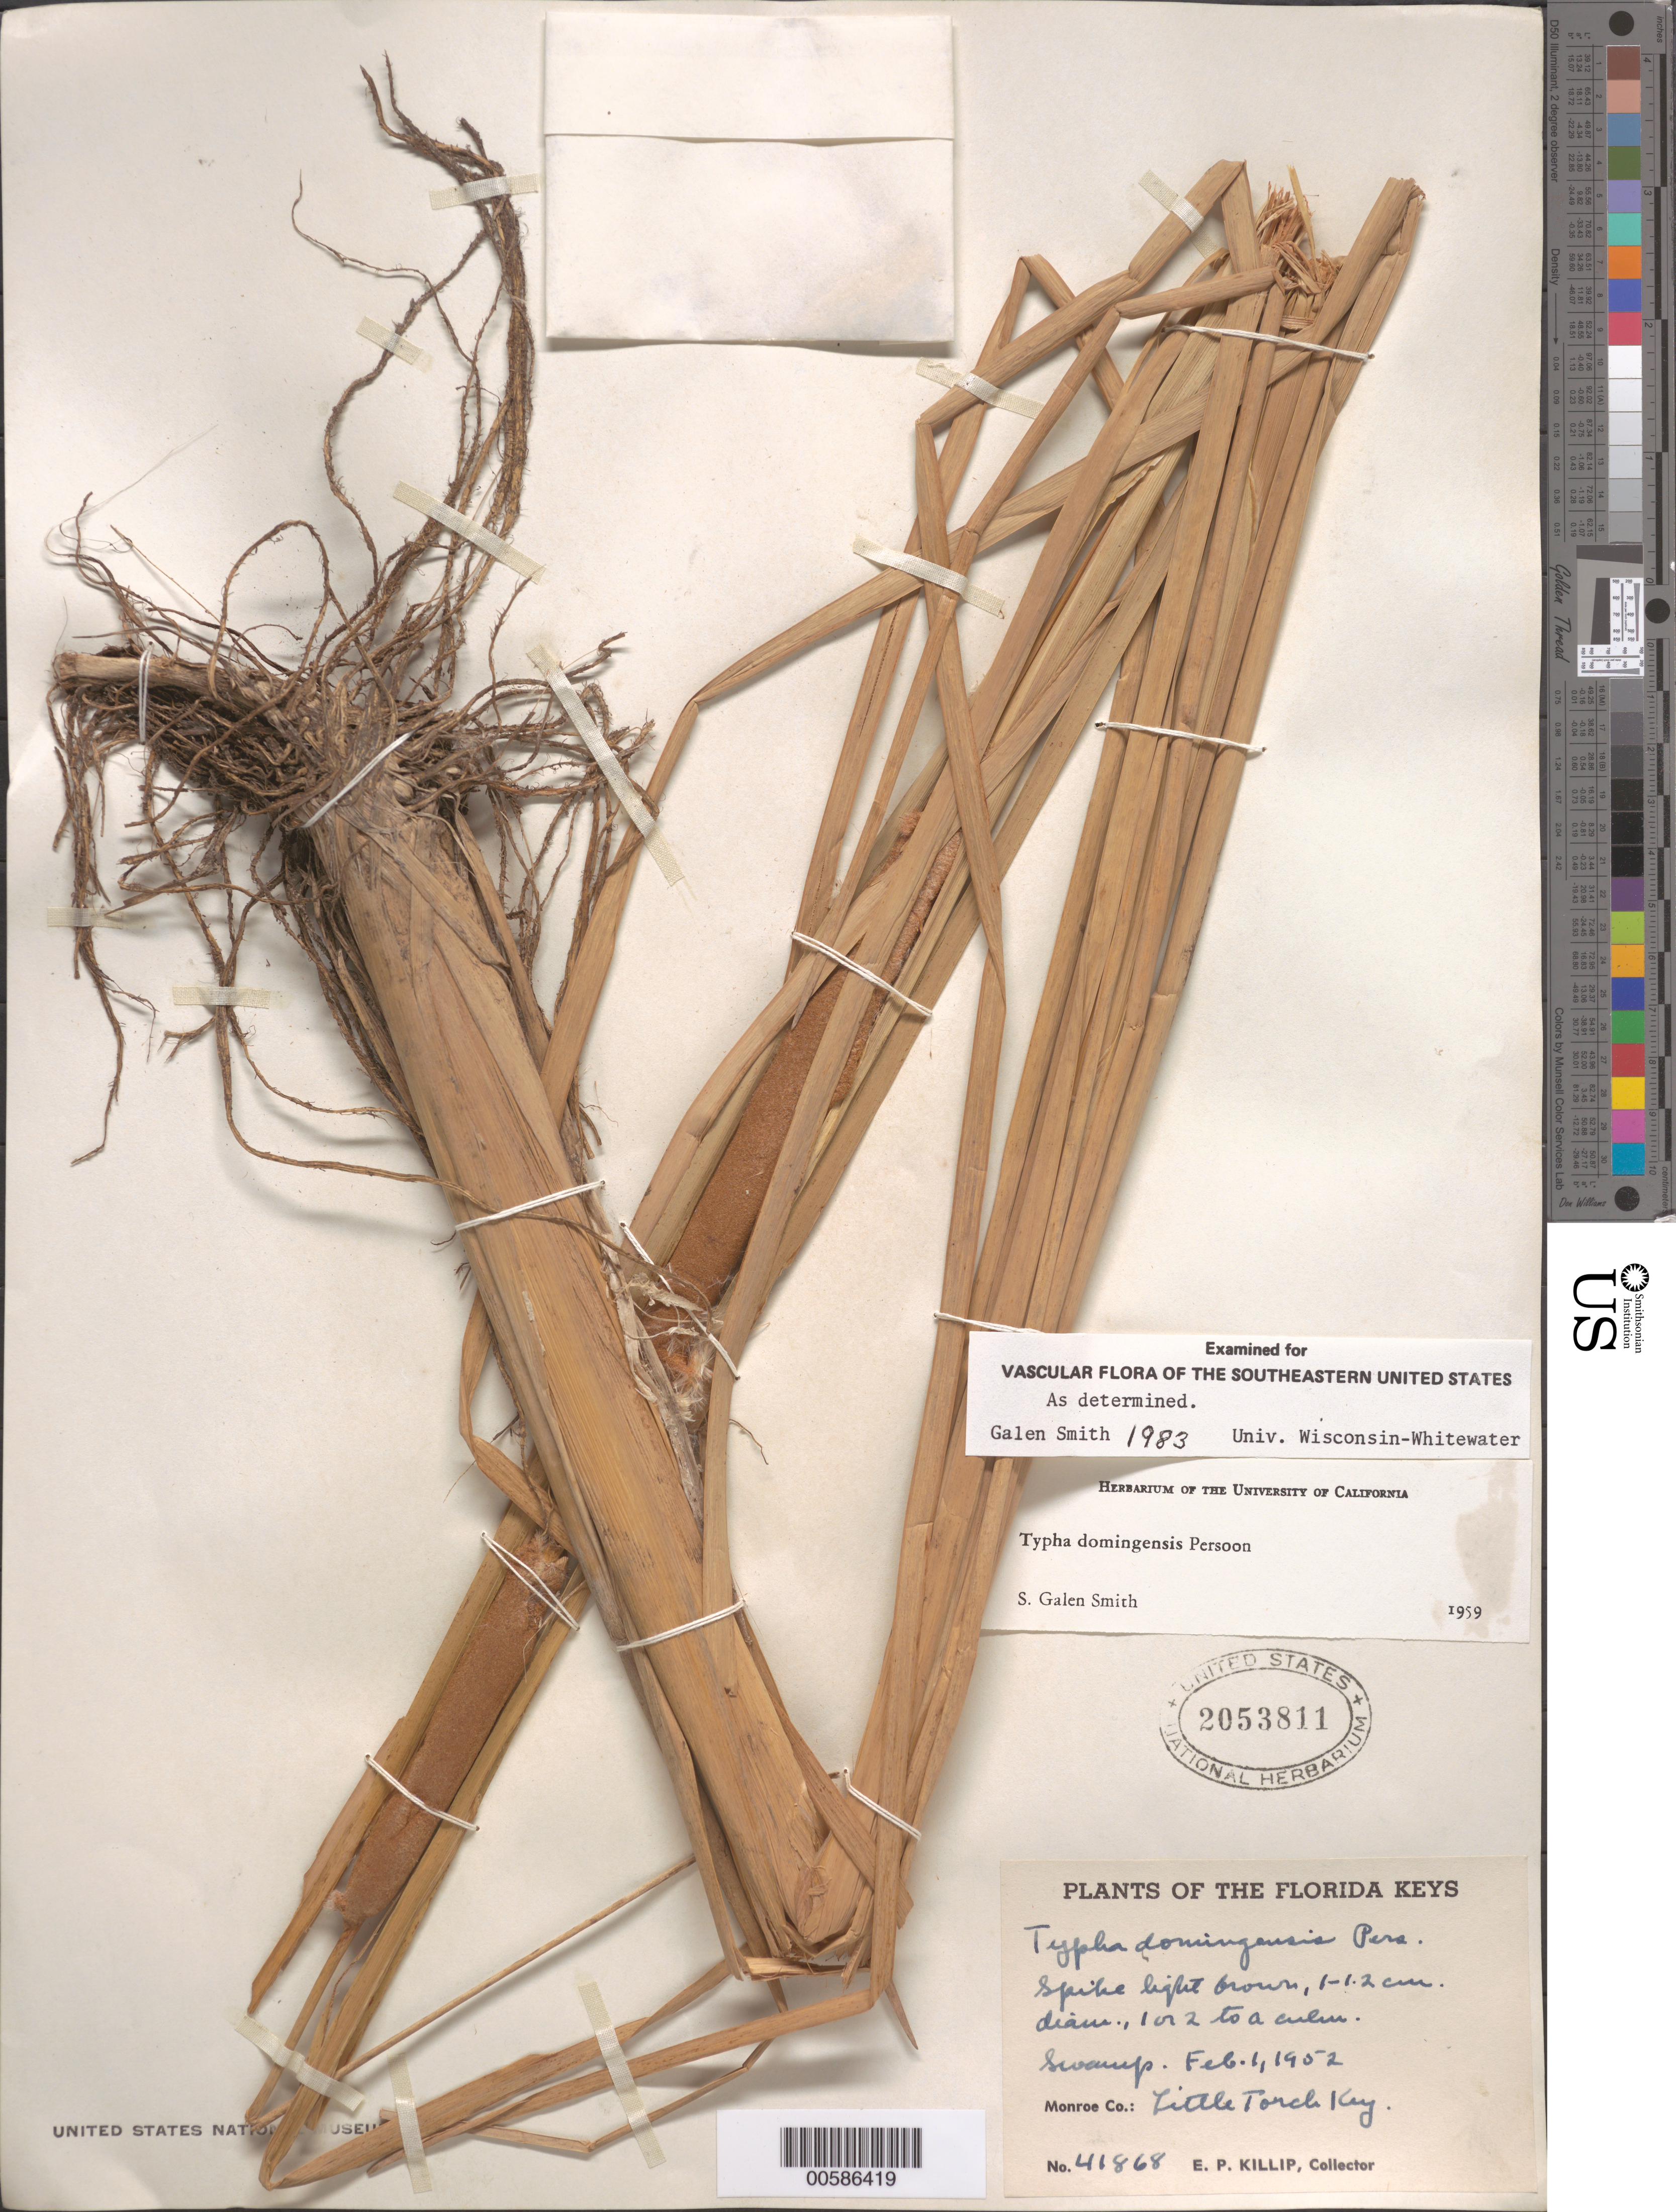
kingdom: Plantae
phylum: Tracheophyta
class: Liliopsida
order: Poales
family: Typhaceae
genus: Typha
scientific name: Typha domingensis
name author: Pers.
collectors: E. P. Killip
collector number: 41868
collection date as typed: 01 Feb 1952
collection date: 1952-02-01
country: United States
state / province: Florida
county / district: Monroe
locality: Little Torch Key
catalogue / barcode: US 2053811